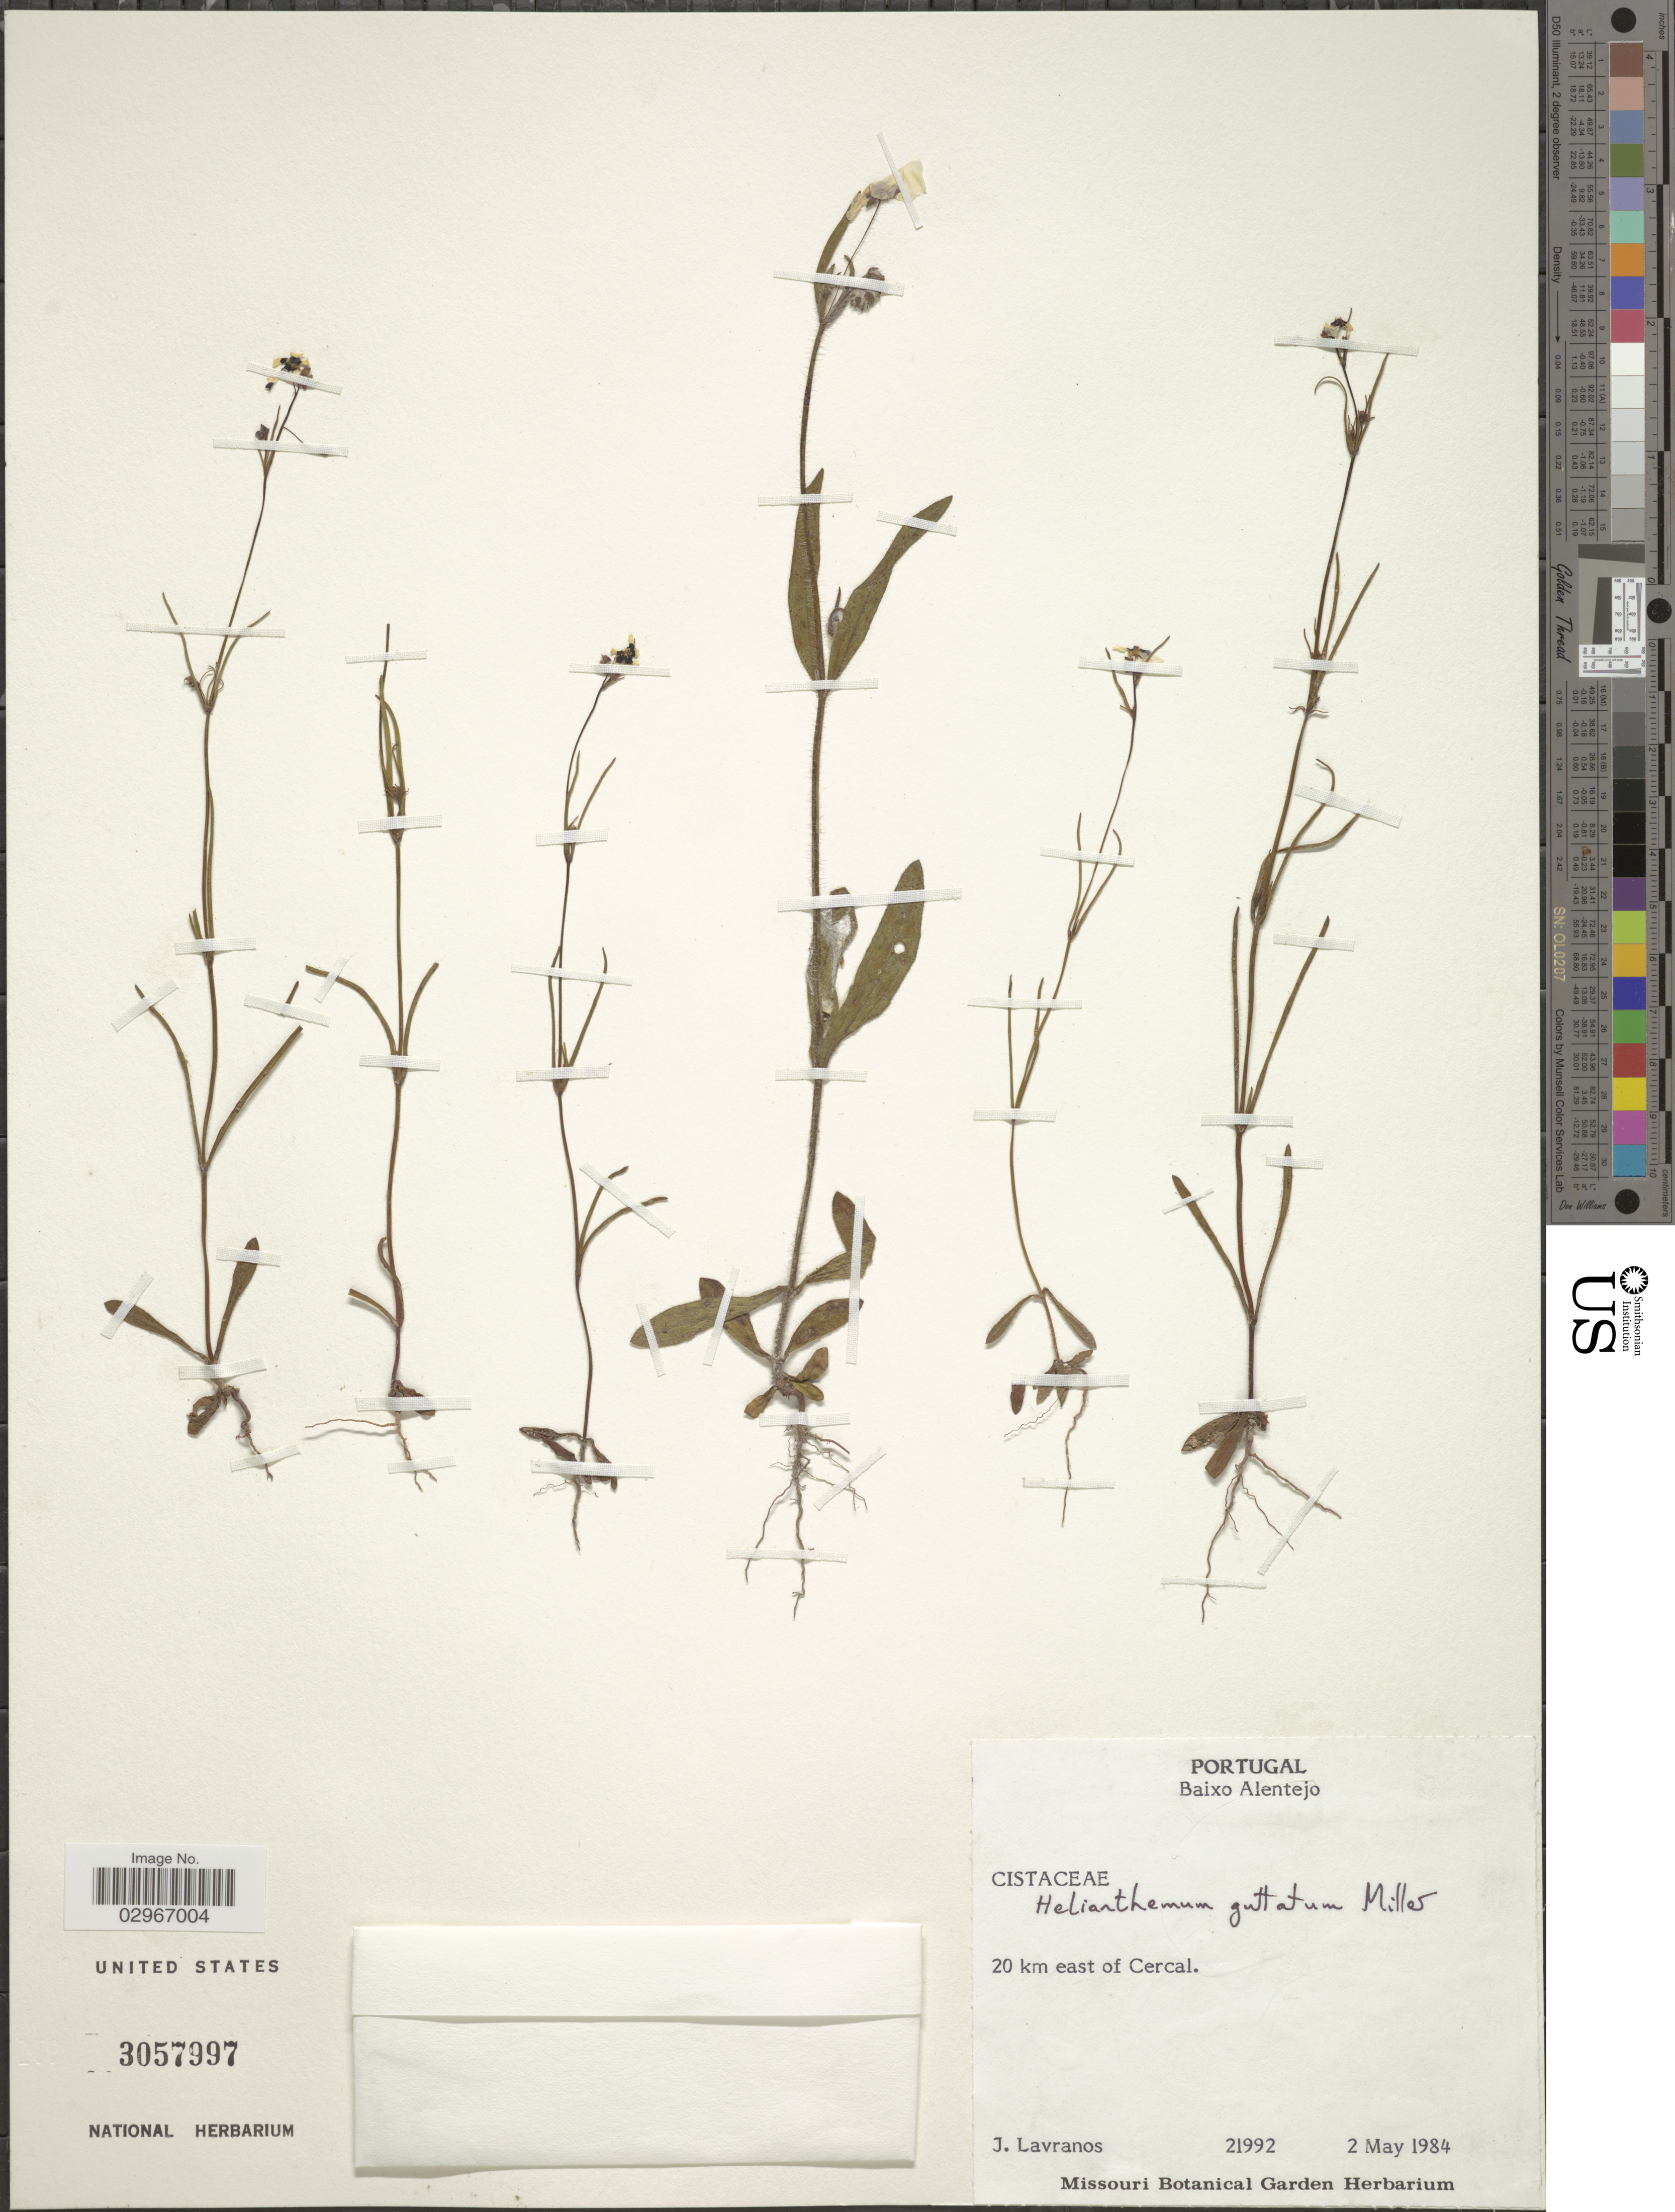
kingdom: Plantae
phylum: Tracheophyta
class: Magnoliopsida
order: Malvales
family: Cistaceae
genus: Helianthemum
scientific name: Helianthemum guttatum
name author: (L.) Mill.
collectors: J. Lavranos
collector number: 21992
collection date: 1984-05-02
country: Portugal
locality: Baixo Alentejo. 20 km east of Cercal.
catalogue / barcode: US 3057997